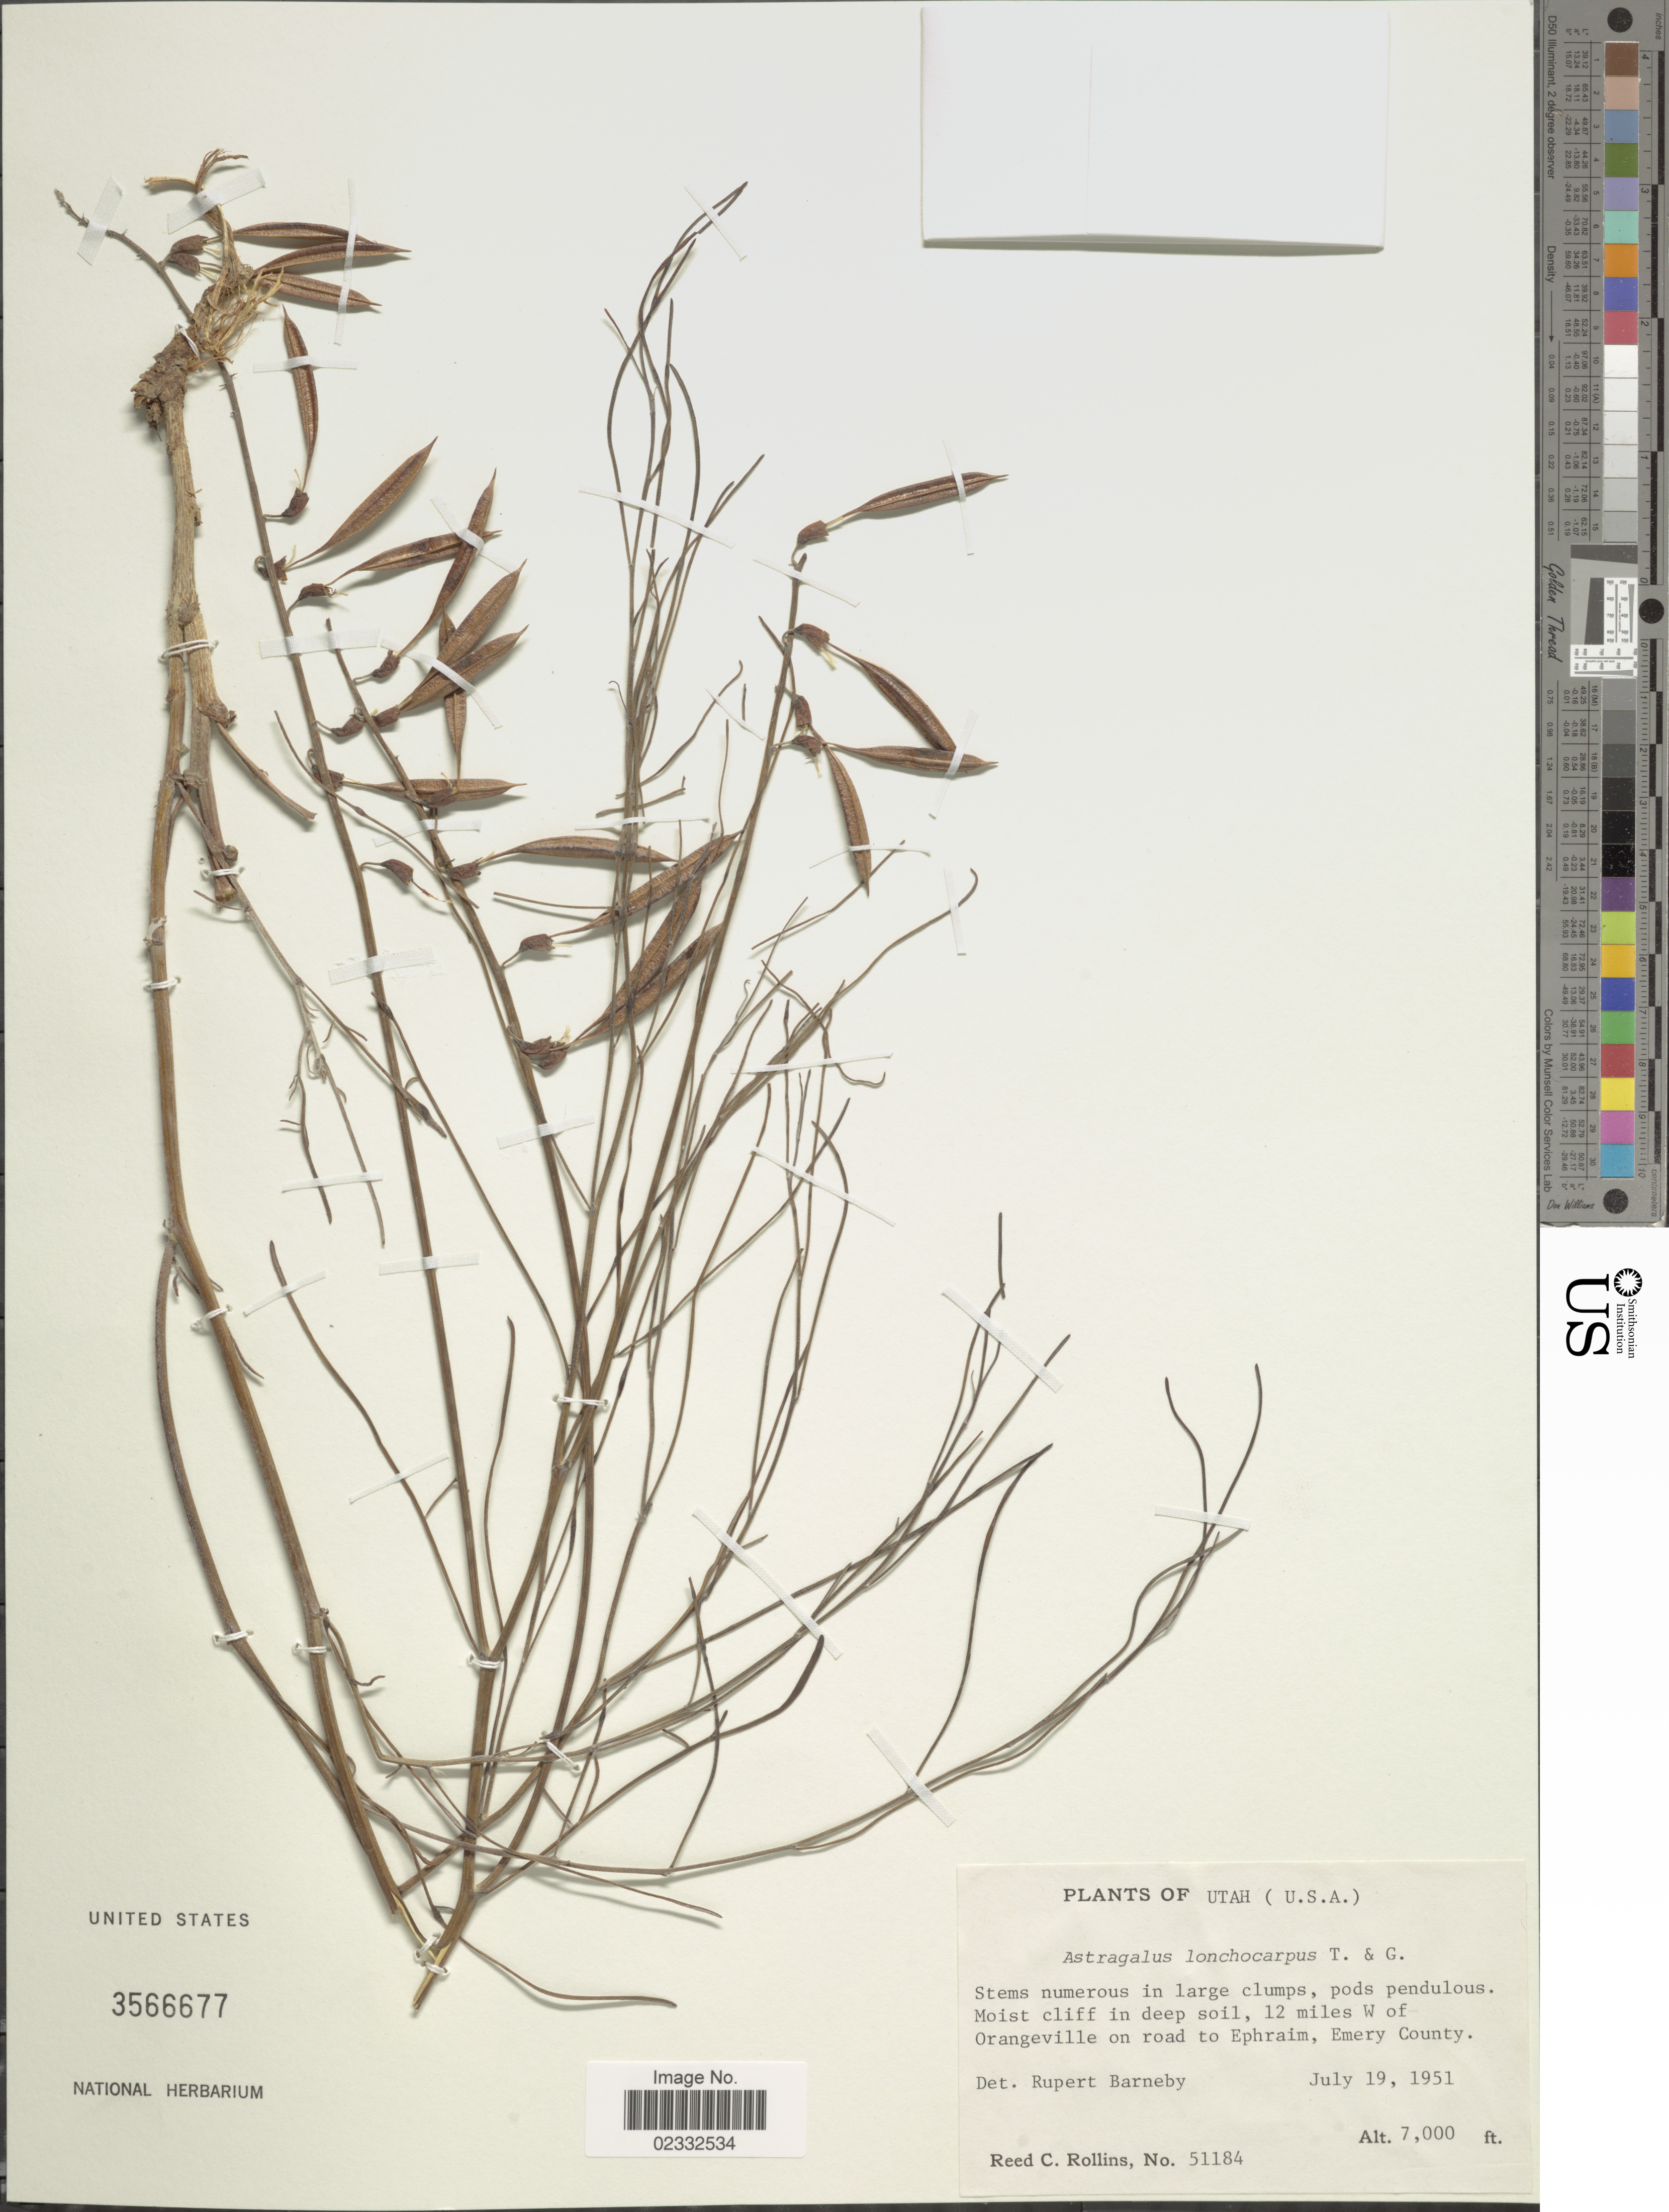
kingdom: Plantae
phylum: Tracheophyta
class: Magnoliopsida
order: Fabales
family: Fabaceae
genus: Astragalus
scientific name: Astragalus lonchocarpus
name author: Torr.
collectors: R. C. Rollins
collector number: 51184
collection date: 1951-07-19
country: United States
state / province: Utah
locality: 12 miles W of Orangeville on road to Ephraim, Emery County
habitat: moist cliff in deep soil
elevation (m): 2134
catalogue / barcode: US 3566677